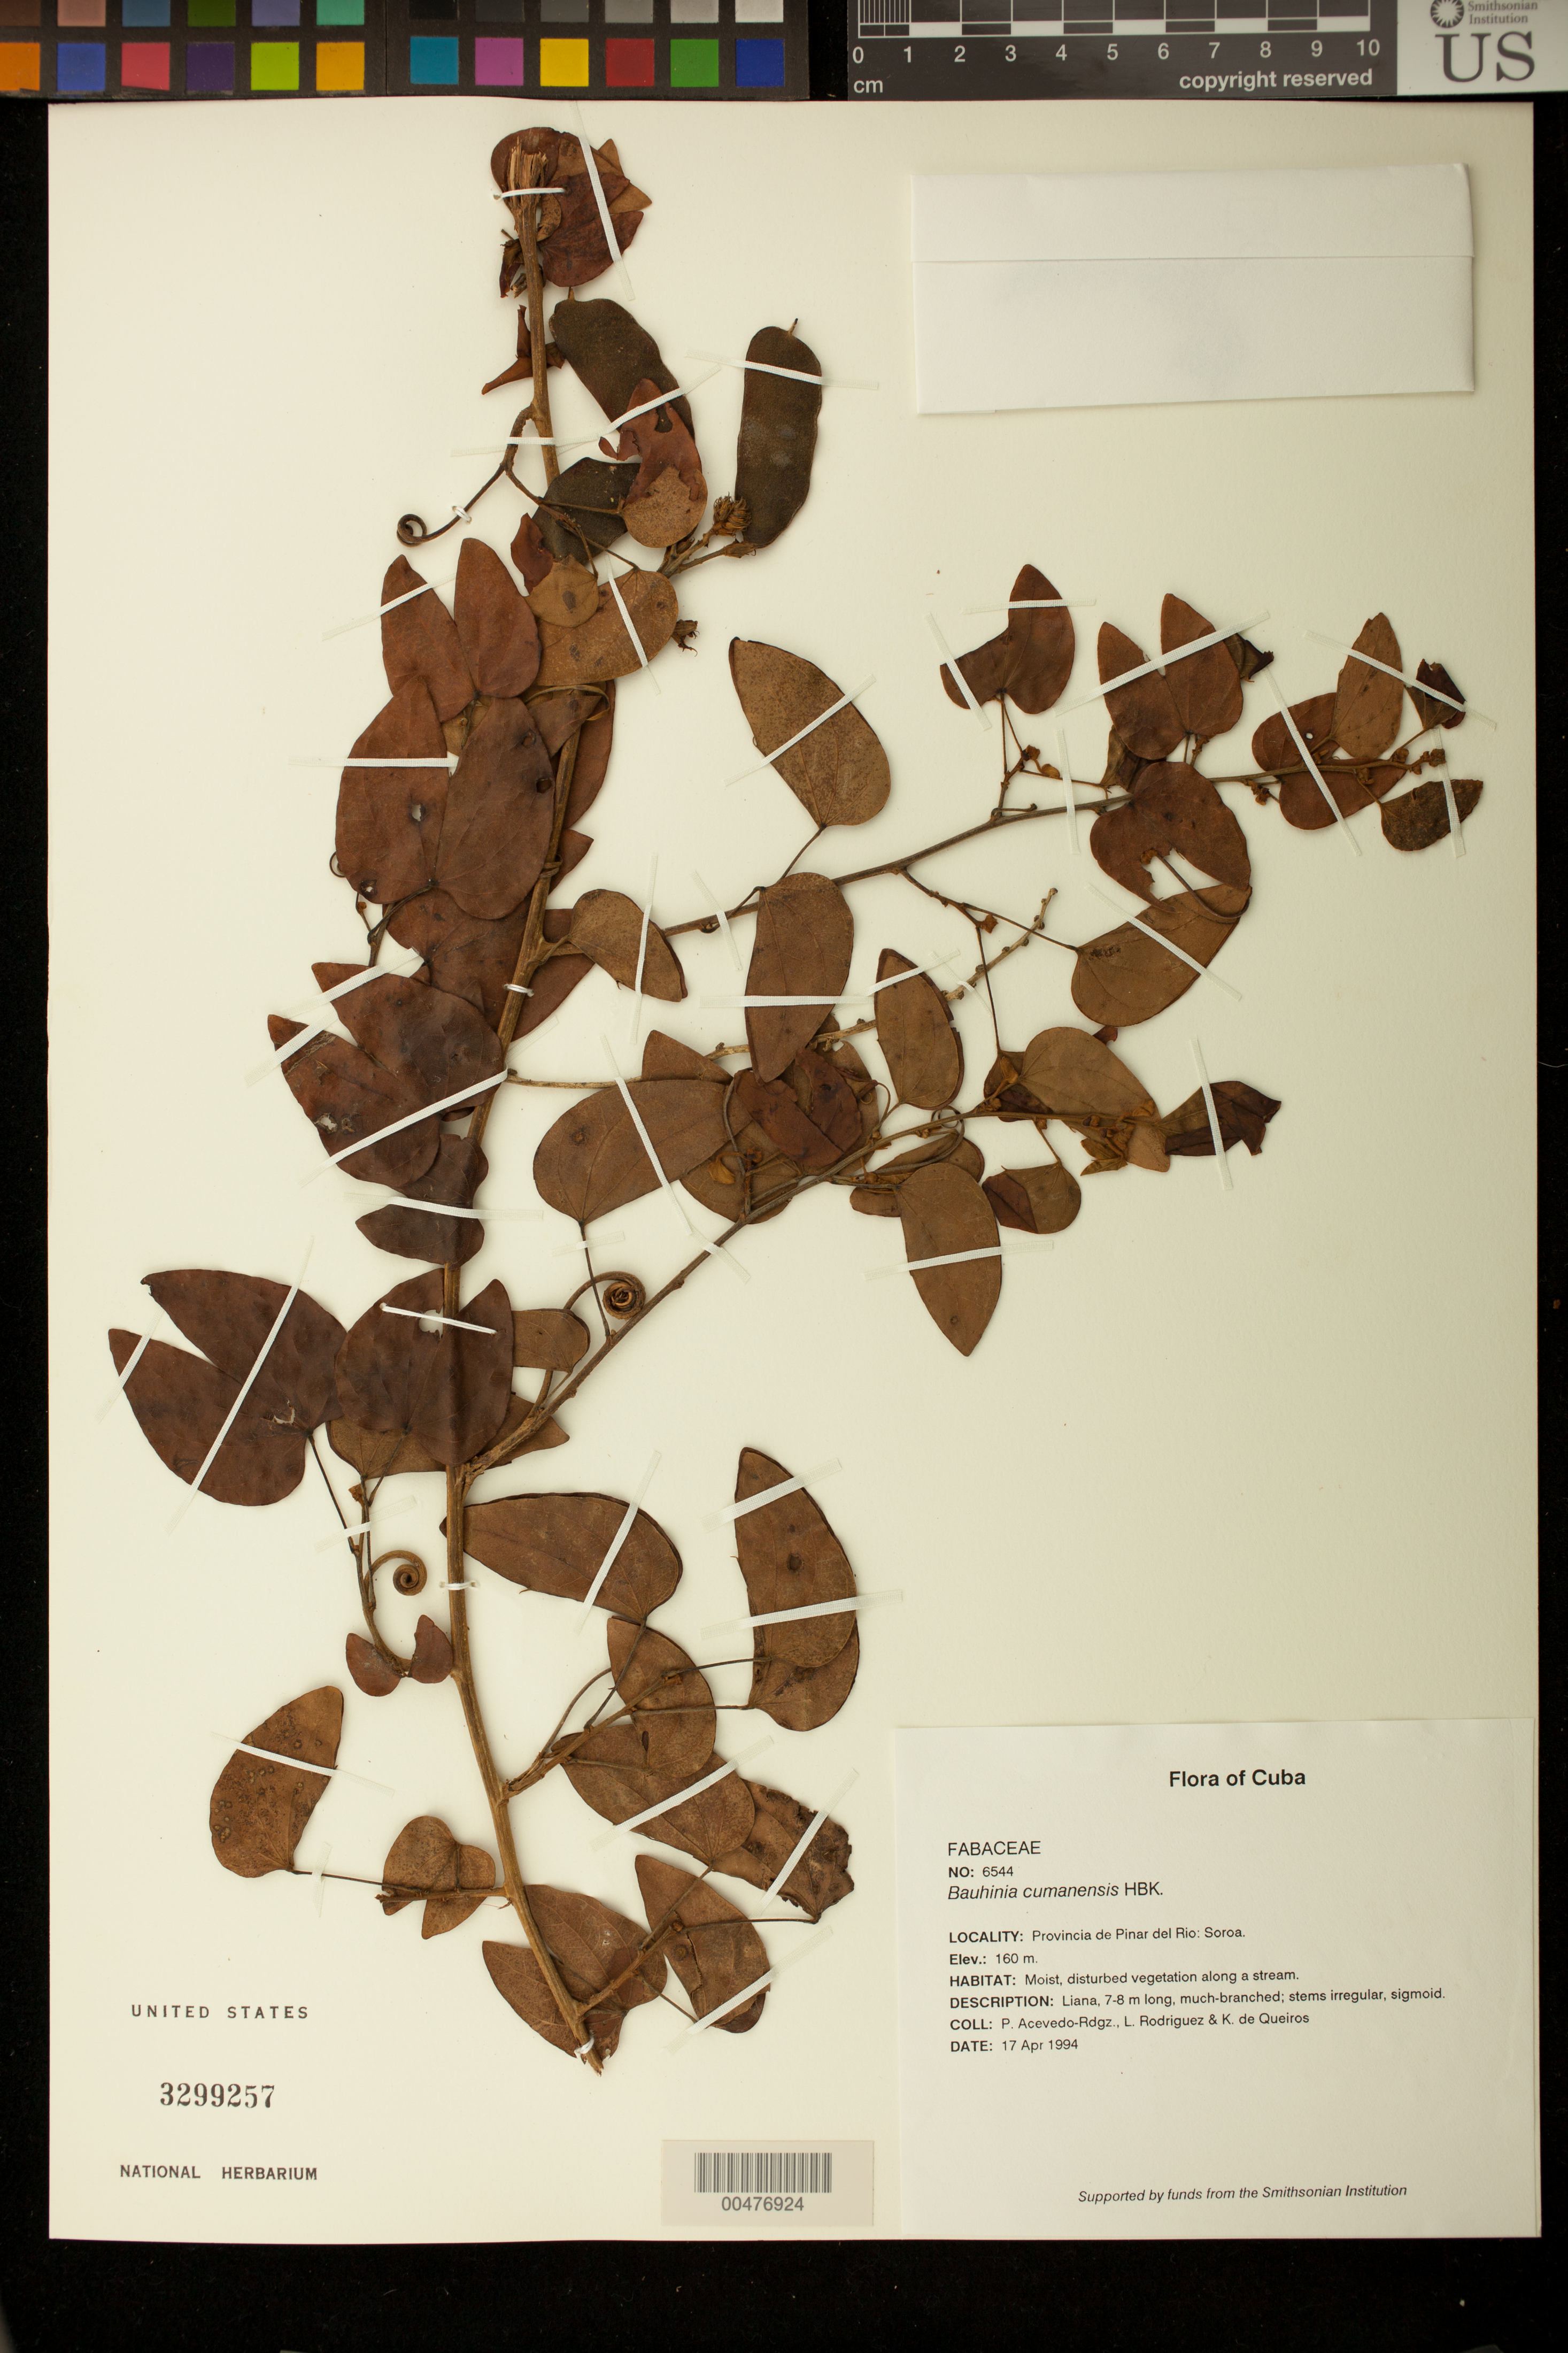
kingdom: Plantae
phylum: Tracheophyta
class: Magnoliopsida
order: Fabales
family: Fabaceae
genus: Schnella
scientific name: Schnella glabra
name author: (Jacq.) Dugand G.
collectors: P. Acevedo-Rodr., L. Rodriguez & K. De Queiroz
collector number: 6544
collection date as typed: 17 Apr 1994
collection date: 1994-04-17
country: Cuba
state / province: Pinar del Rio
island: Cuba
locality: Provincia de Pinar del Río; Soroa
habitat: Moist, disturbed vegetation along a stream.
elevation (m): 160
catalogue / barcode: US 3299257